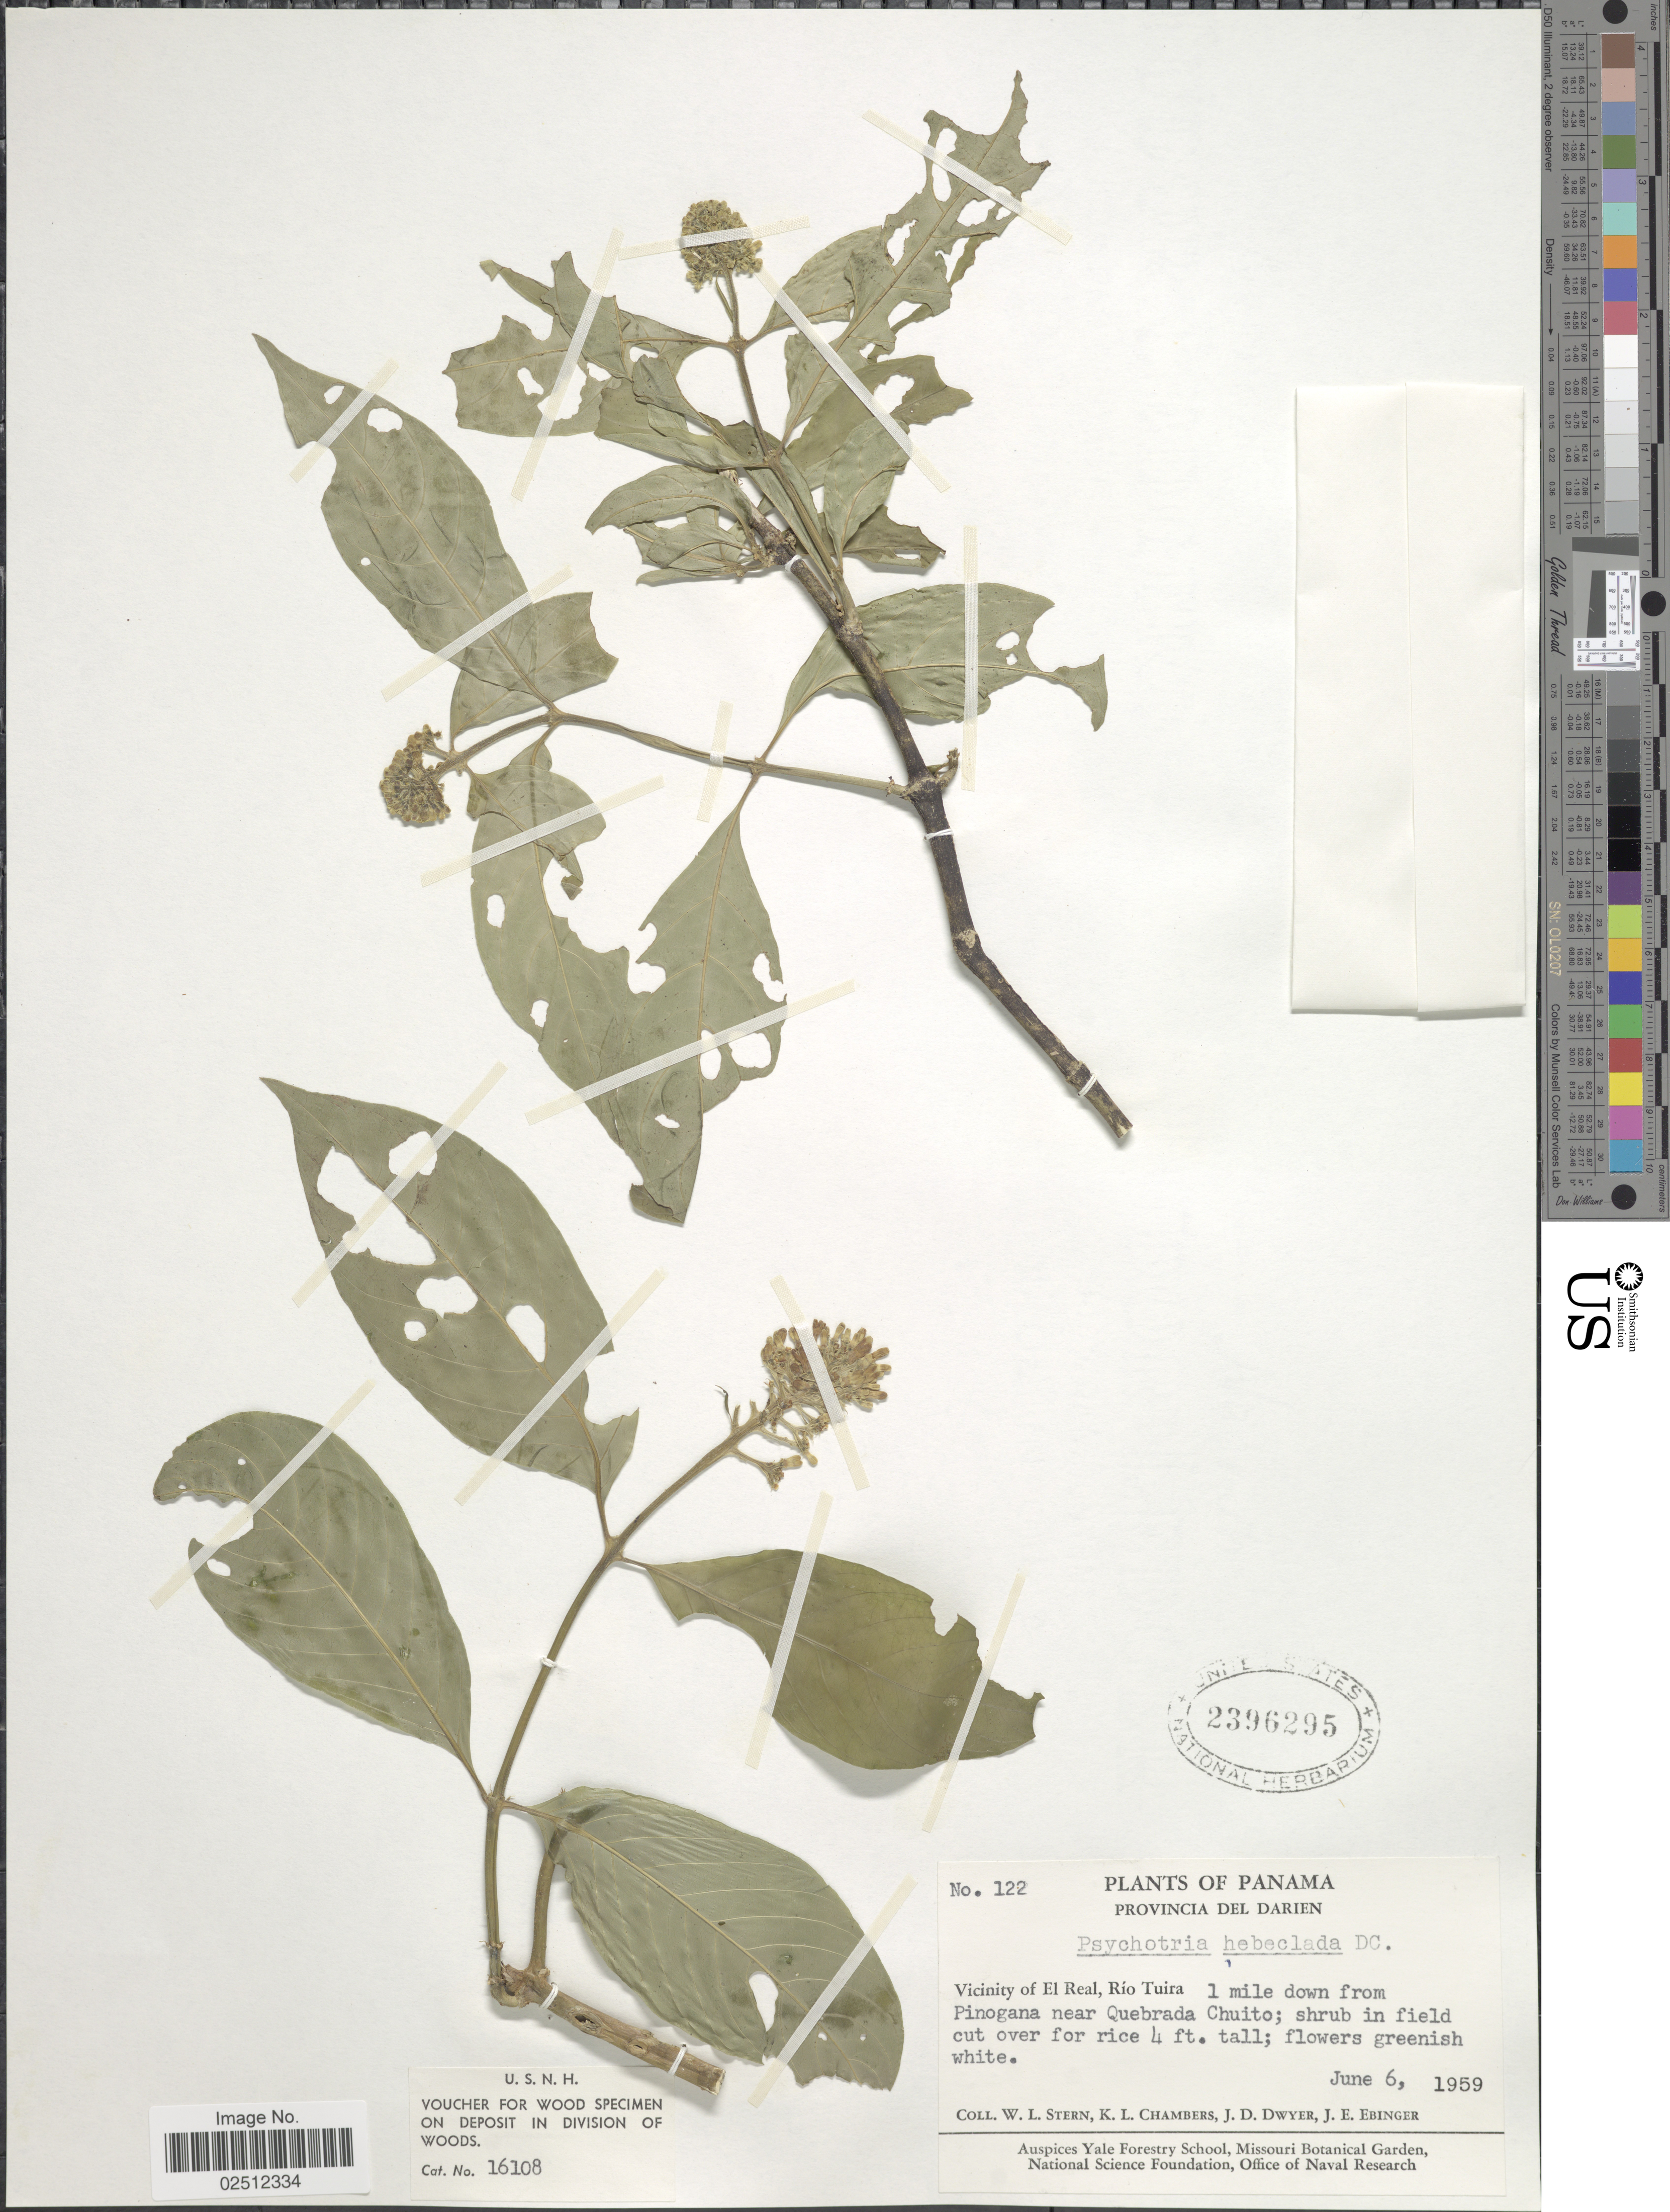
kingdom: Plantae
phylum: Tracheophyta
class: Magnoliopsida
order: Gentianales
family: Rubiaceae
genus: Psychotria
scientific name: Psychotria hebeclada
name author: DC.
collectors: W. L. Stern, K. Chambers, J. D. Dwyer & J. Ebinger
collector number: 122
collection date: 1959-06-06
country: Panama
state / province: Darién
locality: Vicinity of El Real, Río Tuira 1 mile down from Pinogana nearf Quebrda Chuito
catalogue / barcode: US 2396295